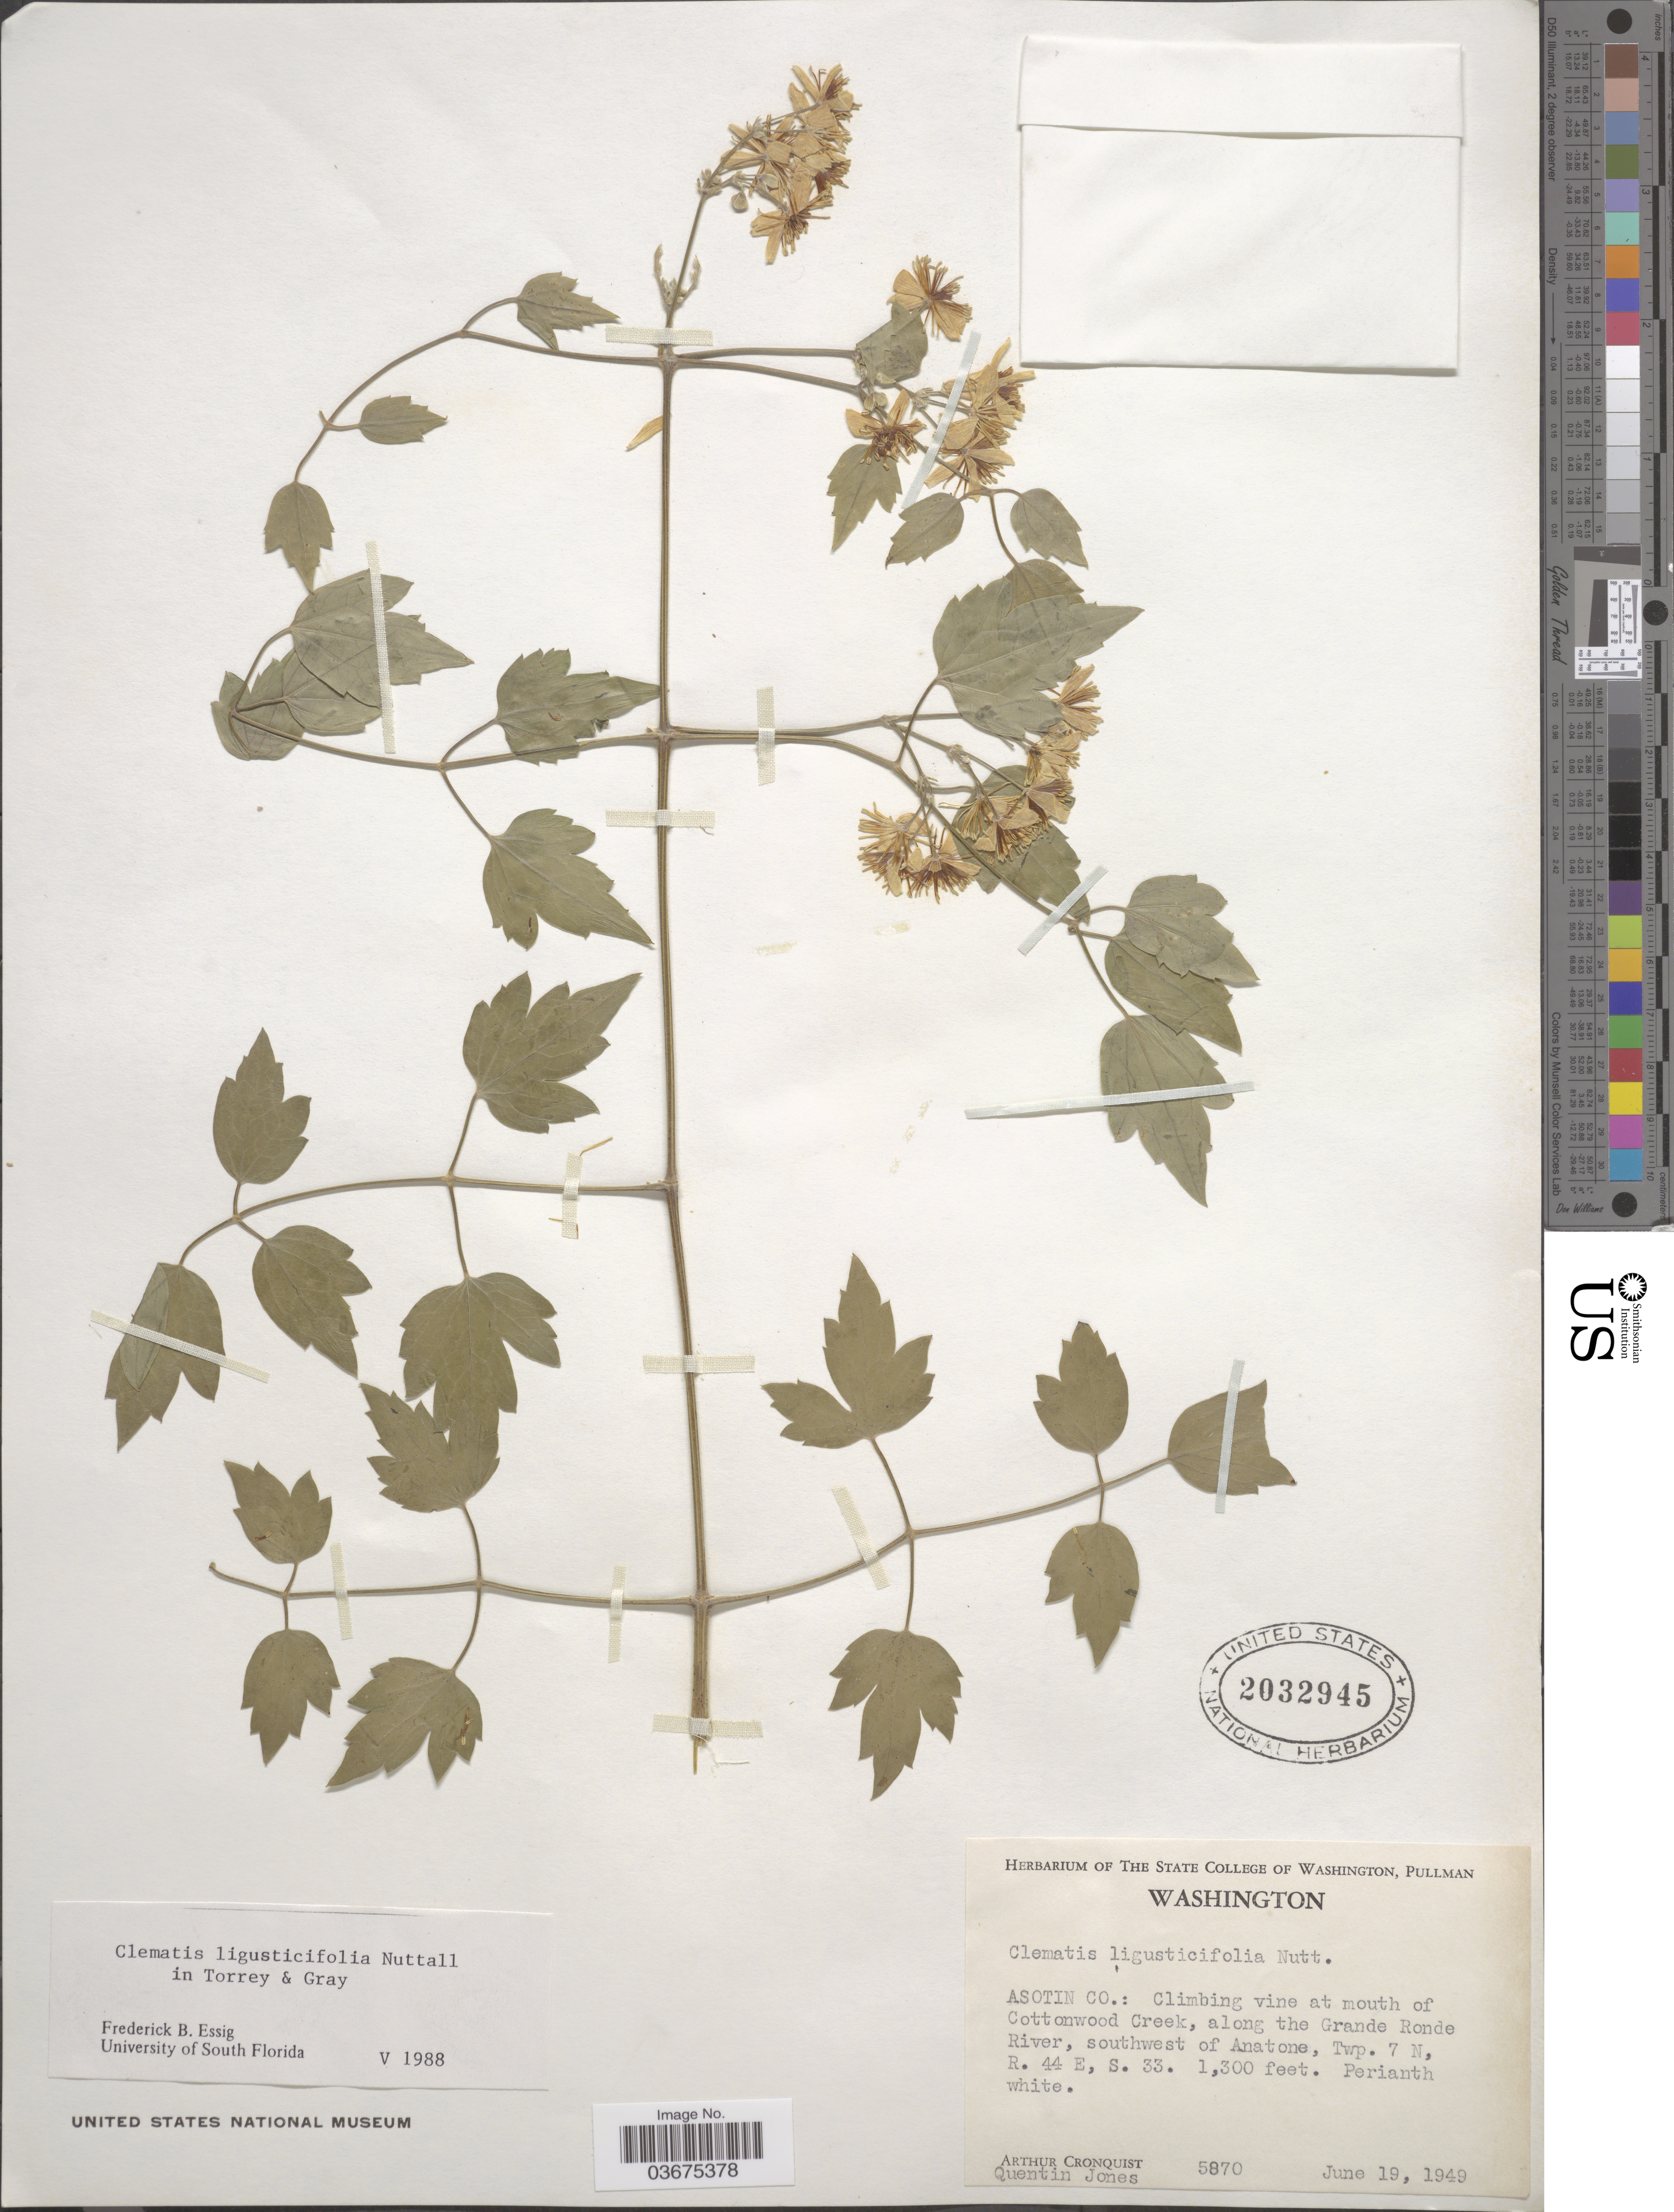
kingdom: Plantae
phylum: Tracheophyta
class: Magnoliopsida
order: Ranunculales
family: Ranunculaceae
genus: Clematis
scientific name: Clematis ligusticifolia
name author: Nutt.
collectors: A. J. Cronquist & Q. Jones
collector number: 5870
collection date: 1949-06-19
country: United States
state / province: Washington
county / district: Asotin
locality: Asotin Co.: mouth of Cottonwood Creek, along the Grande Ronde River, southwest of Anatone, Twp. 7 N, R. 44 E, S. 33.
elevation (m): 396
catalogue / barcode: US 2032945